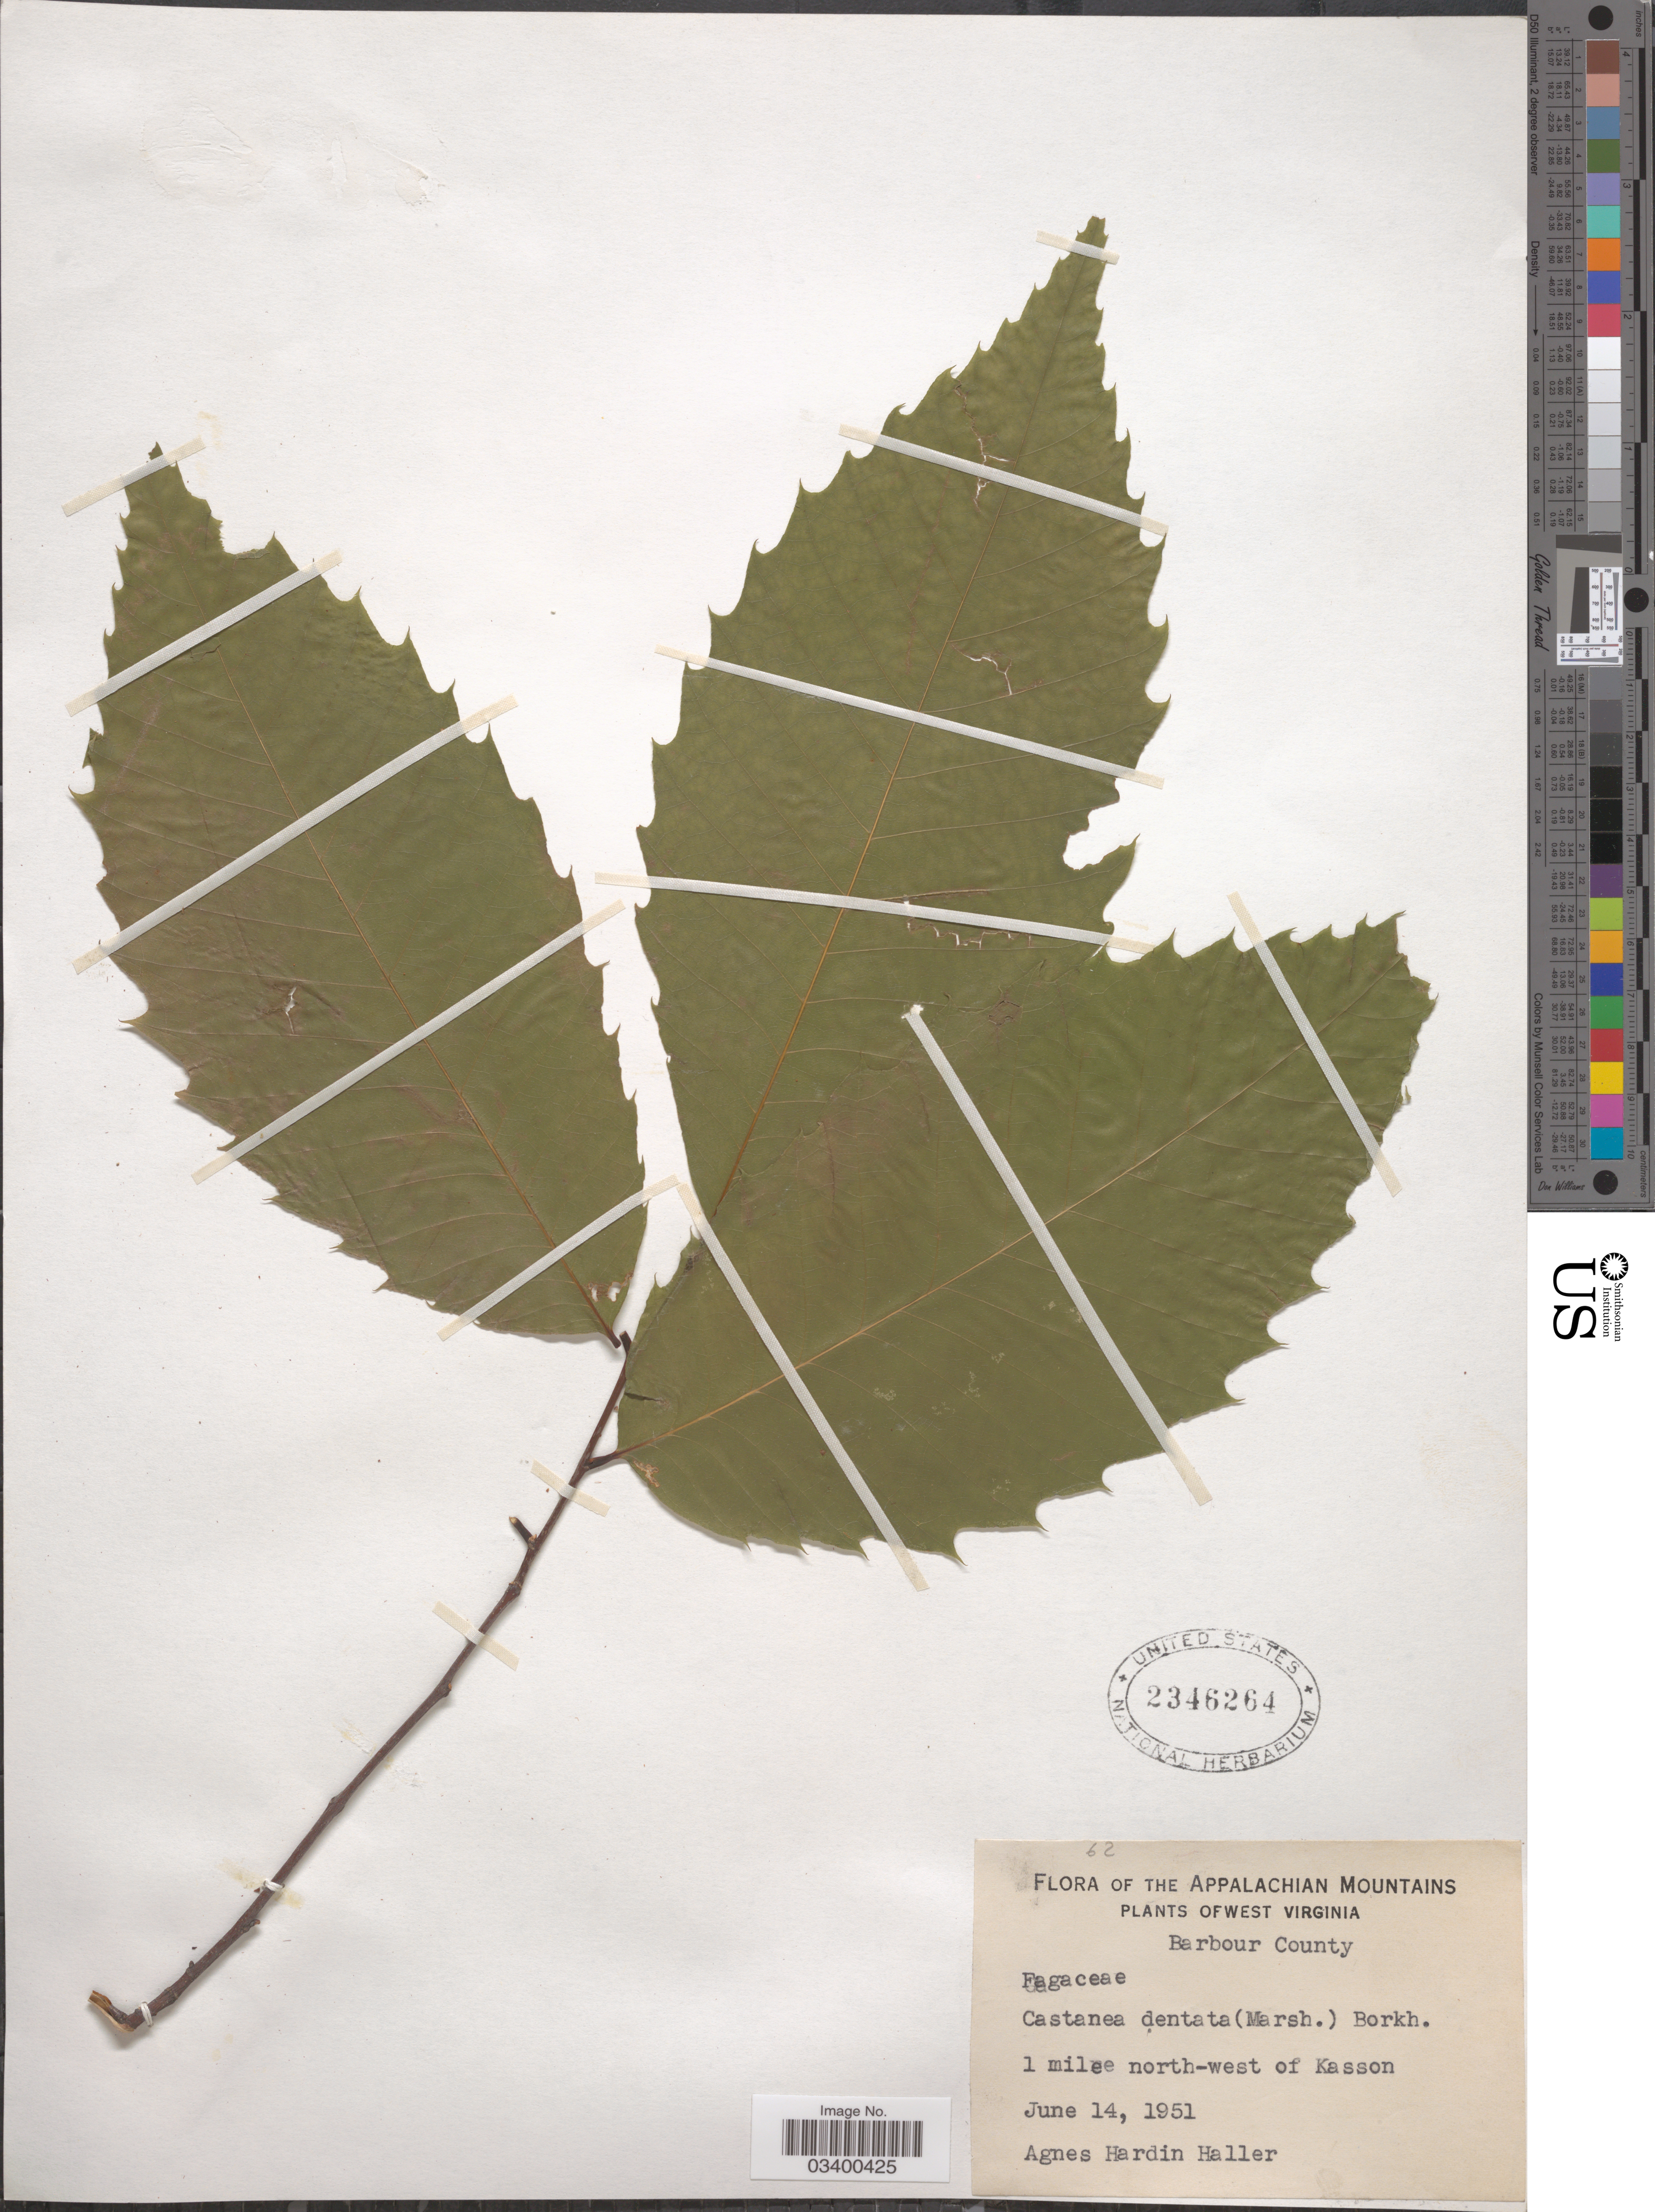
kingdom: Plantae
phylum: Tracheophyta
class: Magnoliopsida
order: Fagales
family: Fagaceae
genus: Castanea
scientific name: Castanea dentata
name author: (Marshall) Borkh.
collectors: A. Haller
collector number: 62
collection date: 1951-06-14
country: United States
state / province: West Virginia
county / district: Barbour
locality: The Appalachian Mountains. Barbour County. 1 mile north-west of Kasson.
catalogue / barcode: US 2346264